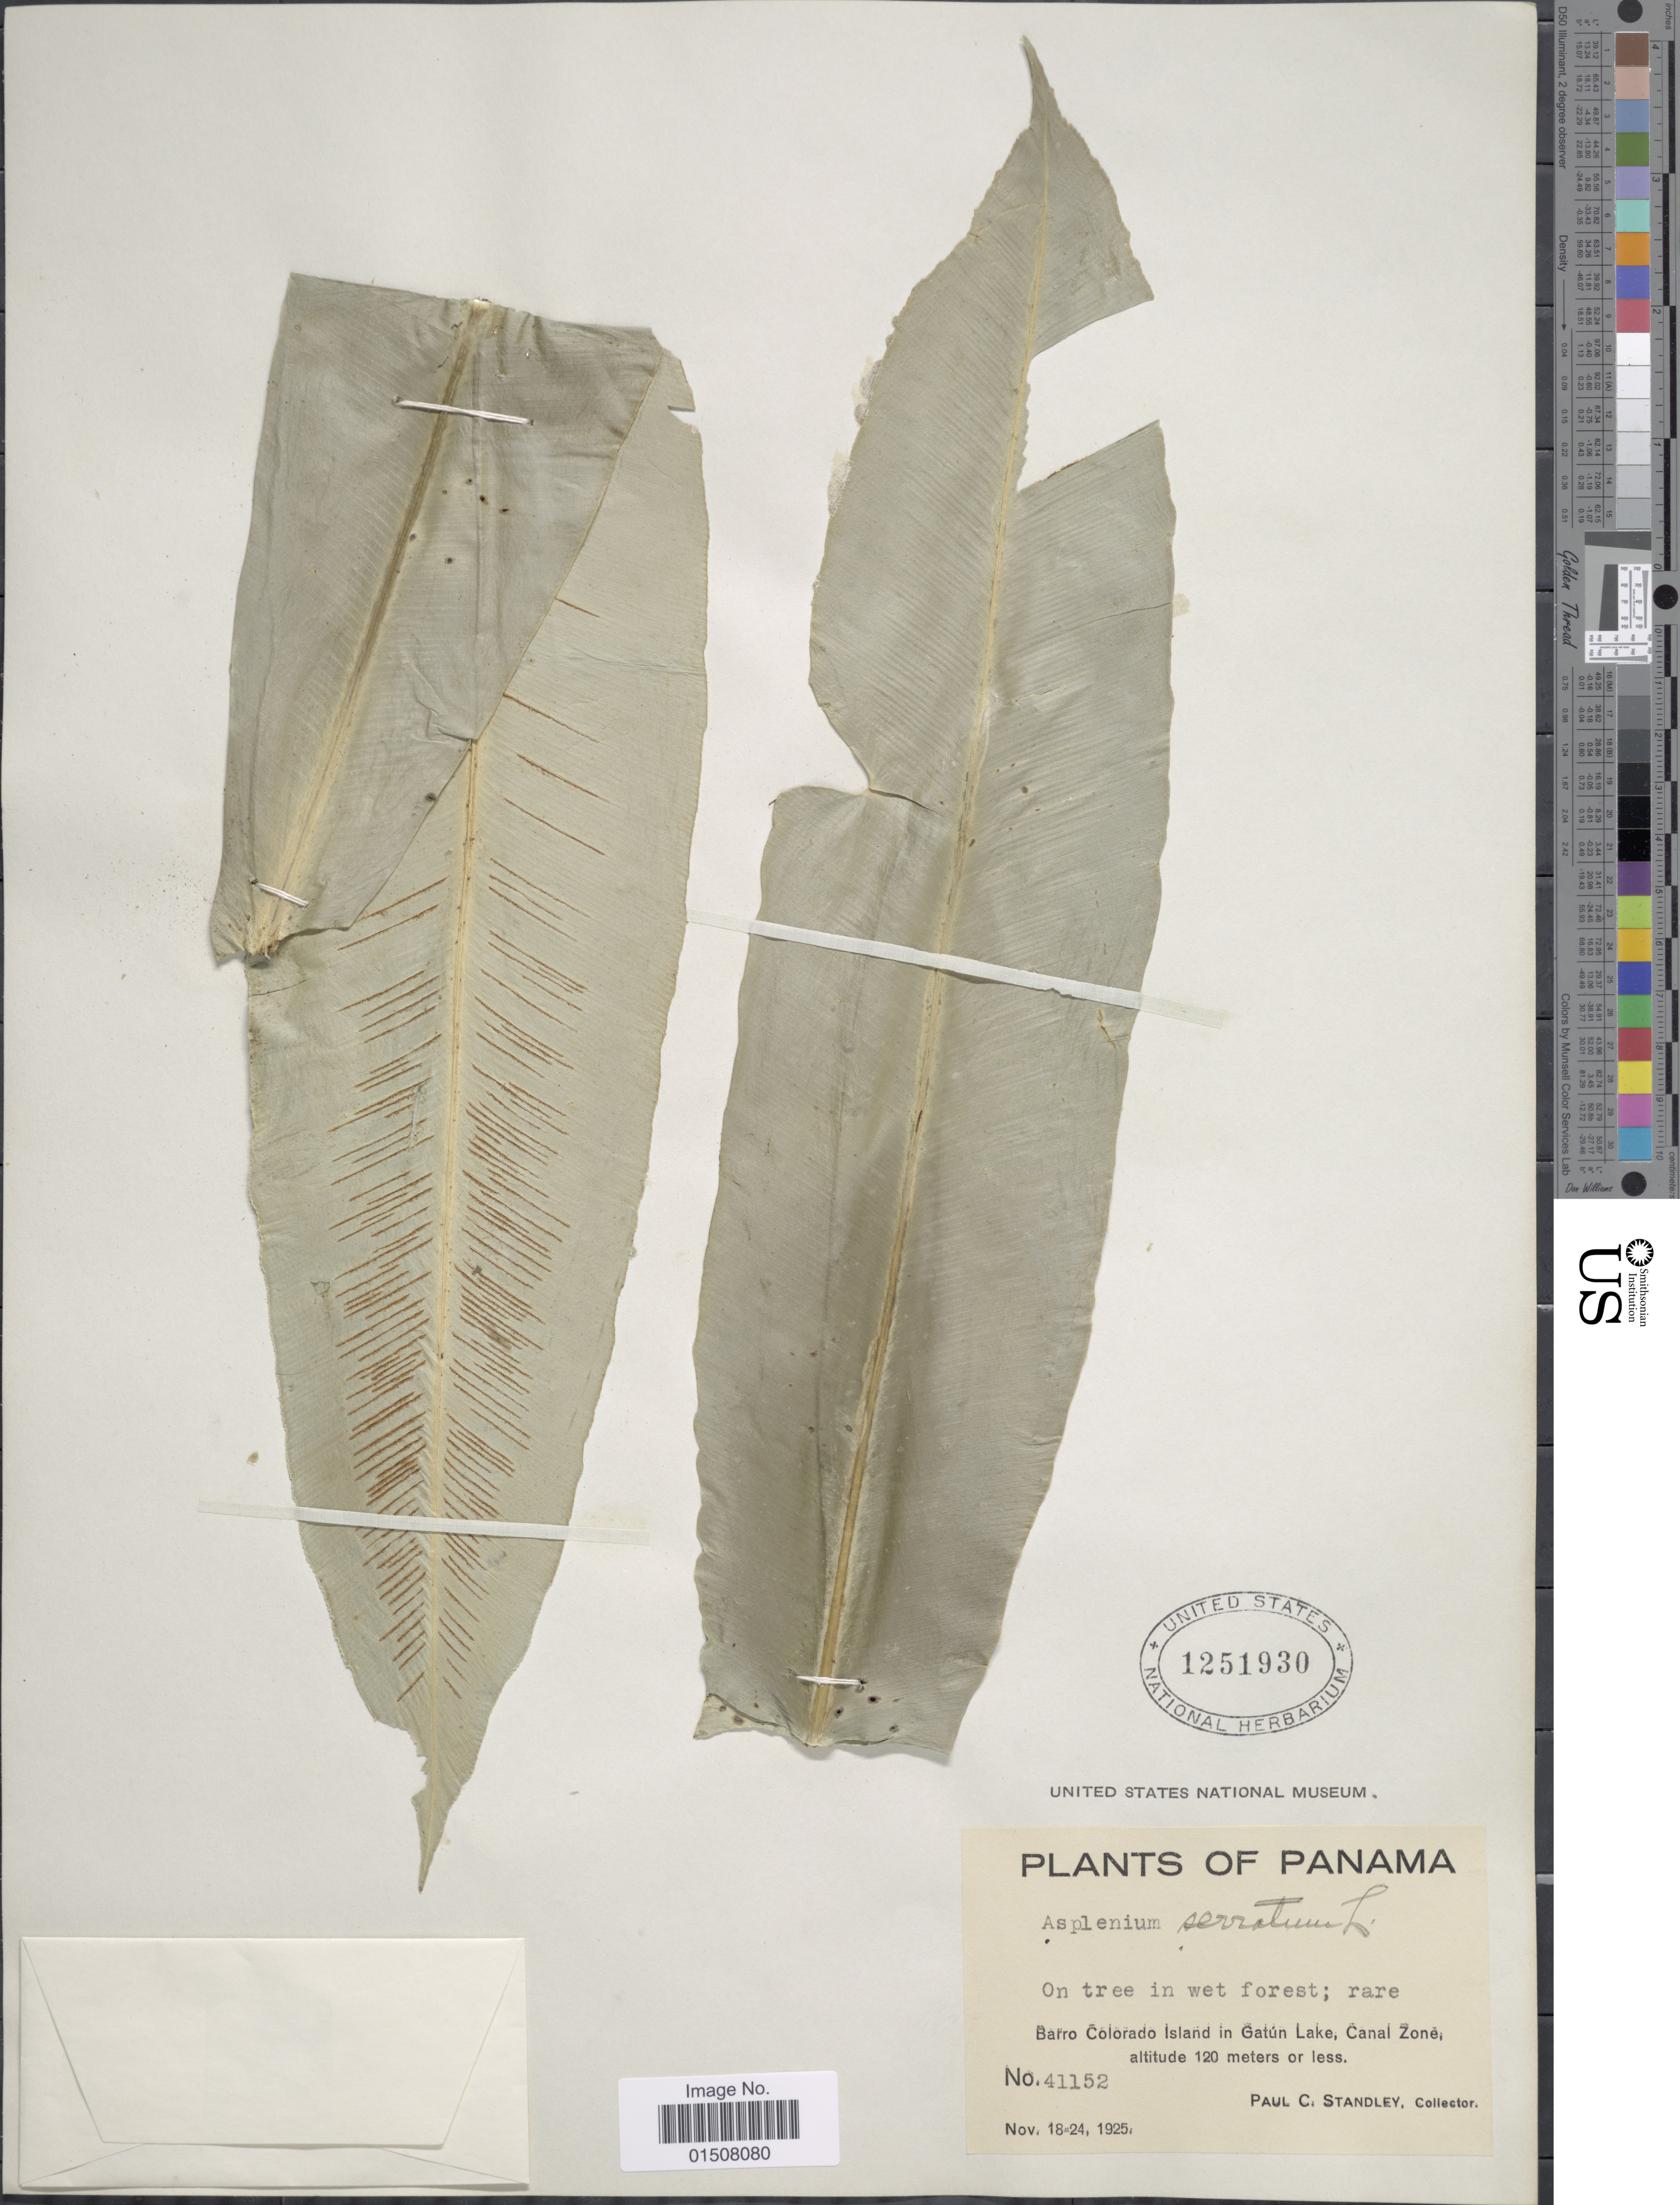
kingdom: Plantae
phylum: Tracheophyta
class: Polypodiopsida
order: Polypodiales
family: Aspleniaceae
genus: Asplenium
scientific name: Asplenium serratum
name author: L.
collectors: P. C. Standley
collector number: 41152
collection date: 1925-11-18/1925-11-24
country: Panama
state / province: Panamá Oeste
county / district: Canal Zone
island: Barro Colorado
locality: Barro Colorado Island in Gatun Lake, Canal Zone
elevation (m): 120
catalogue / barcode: US 1251930